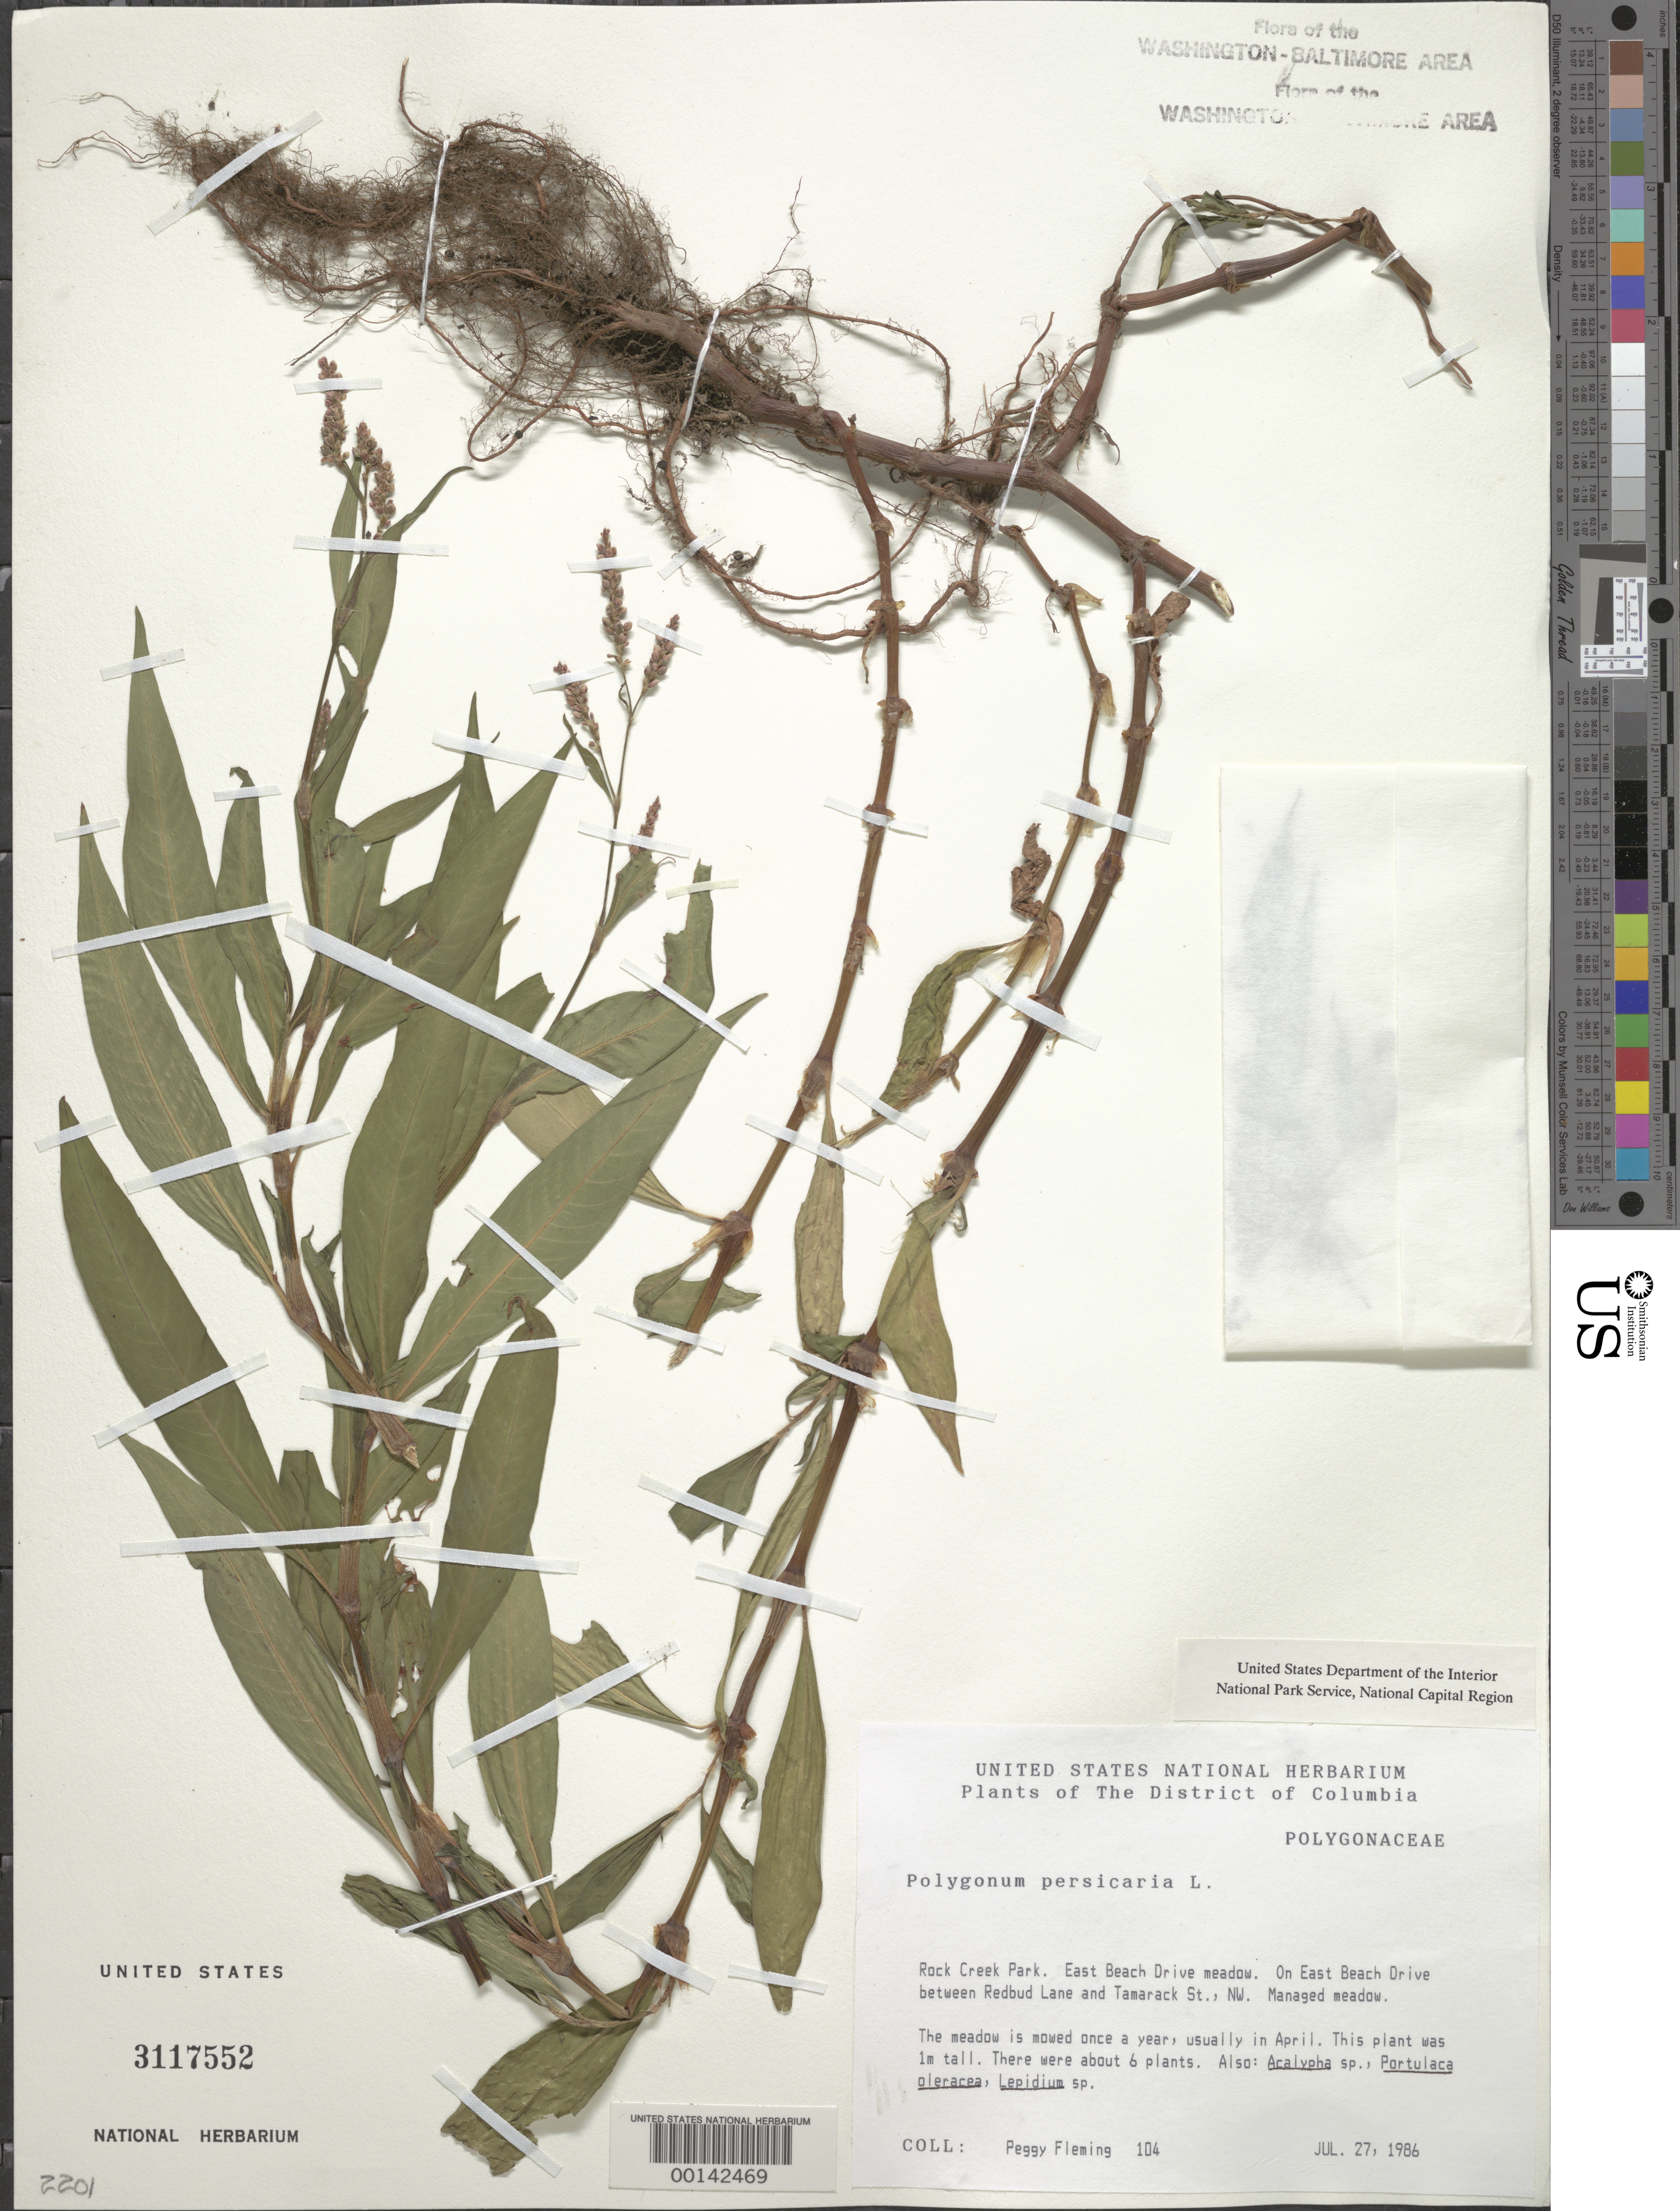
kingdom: Plantae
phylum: Tracheophyta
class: Magnoliopsida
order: Caryophyllales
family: Polygonaceae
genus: Persicaria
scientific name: Persicaria maculosa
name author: S.F. Gray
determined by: Atha, D. E.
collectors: P. Fleming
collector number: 104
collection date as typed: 27 Jul 1986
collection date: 1986-07-27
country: United States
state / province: District of Columbia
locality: Rock Creek Park. East Beach Drive meadow. On east Beach Drive between Redbud Lane and Tamarack St., Nw. Rock Creek Park and Vicinity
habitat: Managed meadow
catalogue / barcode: US 3117552